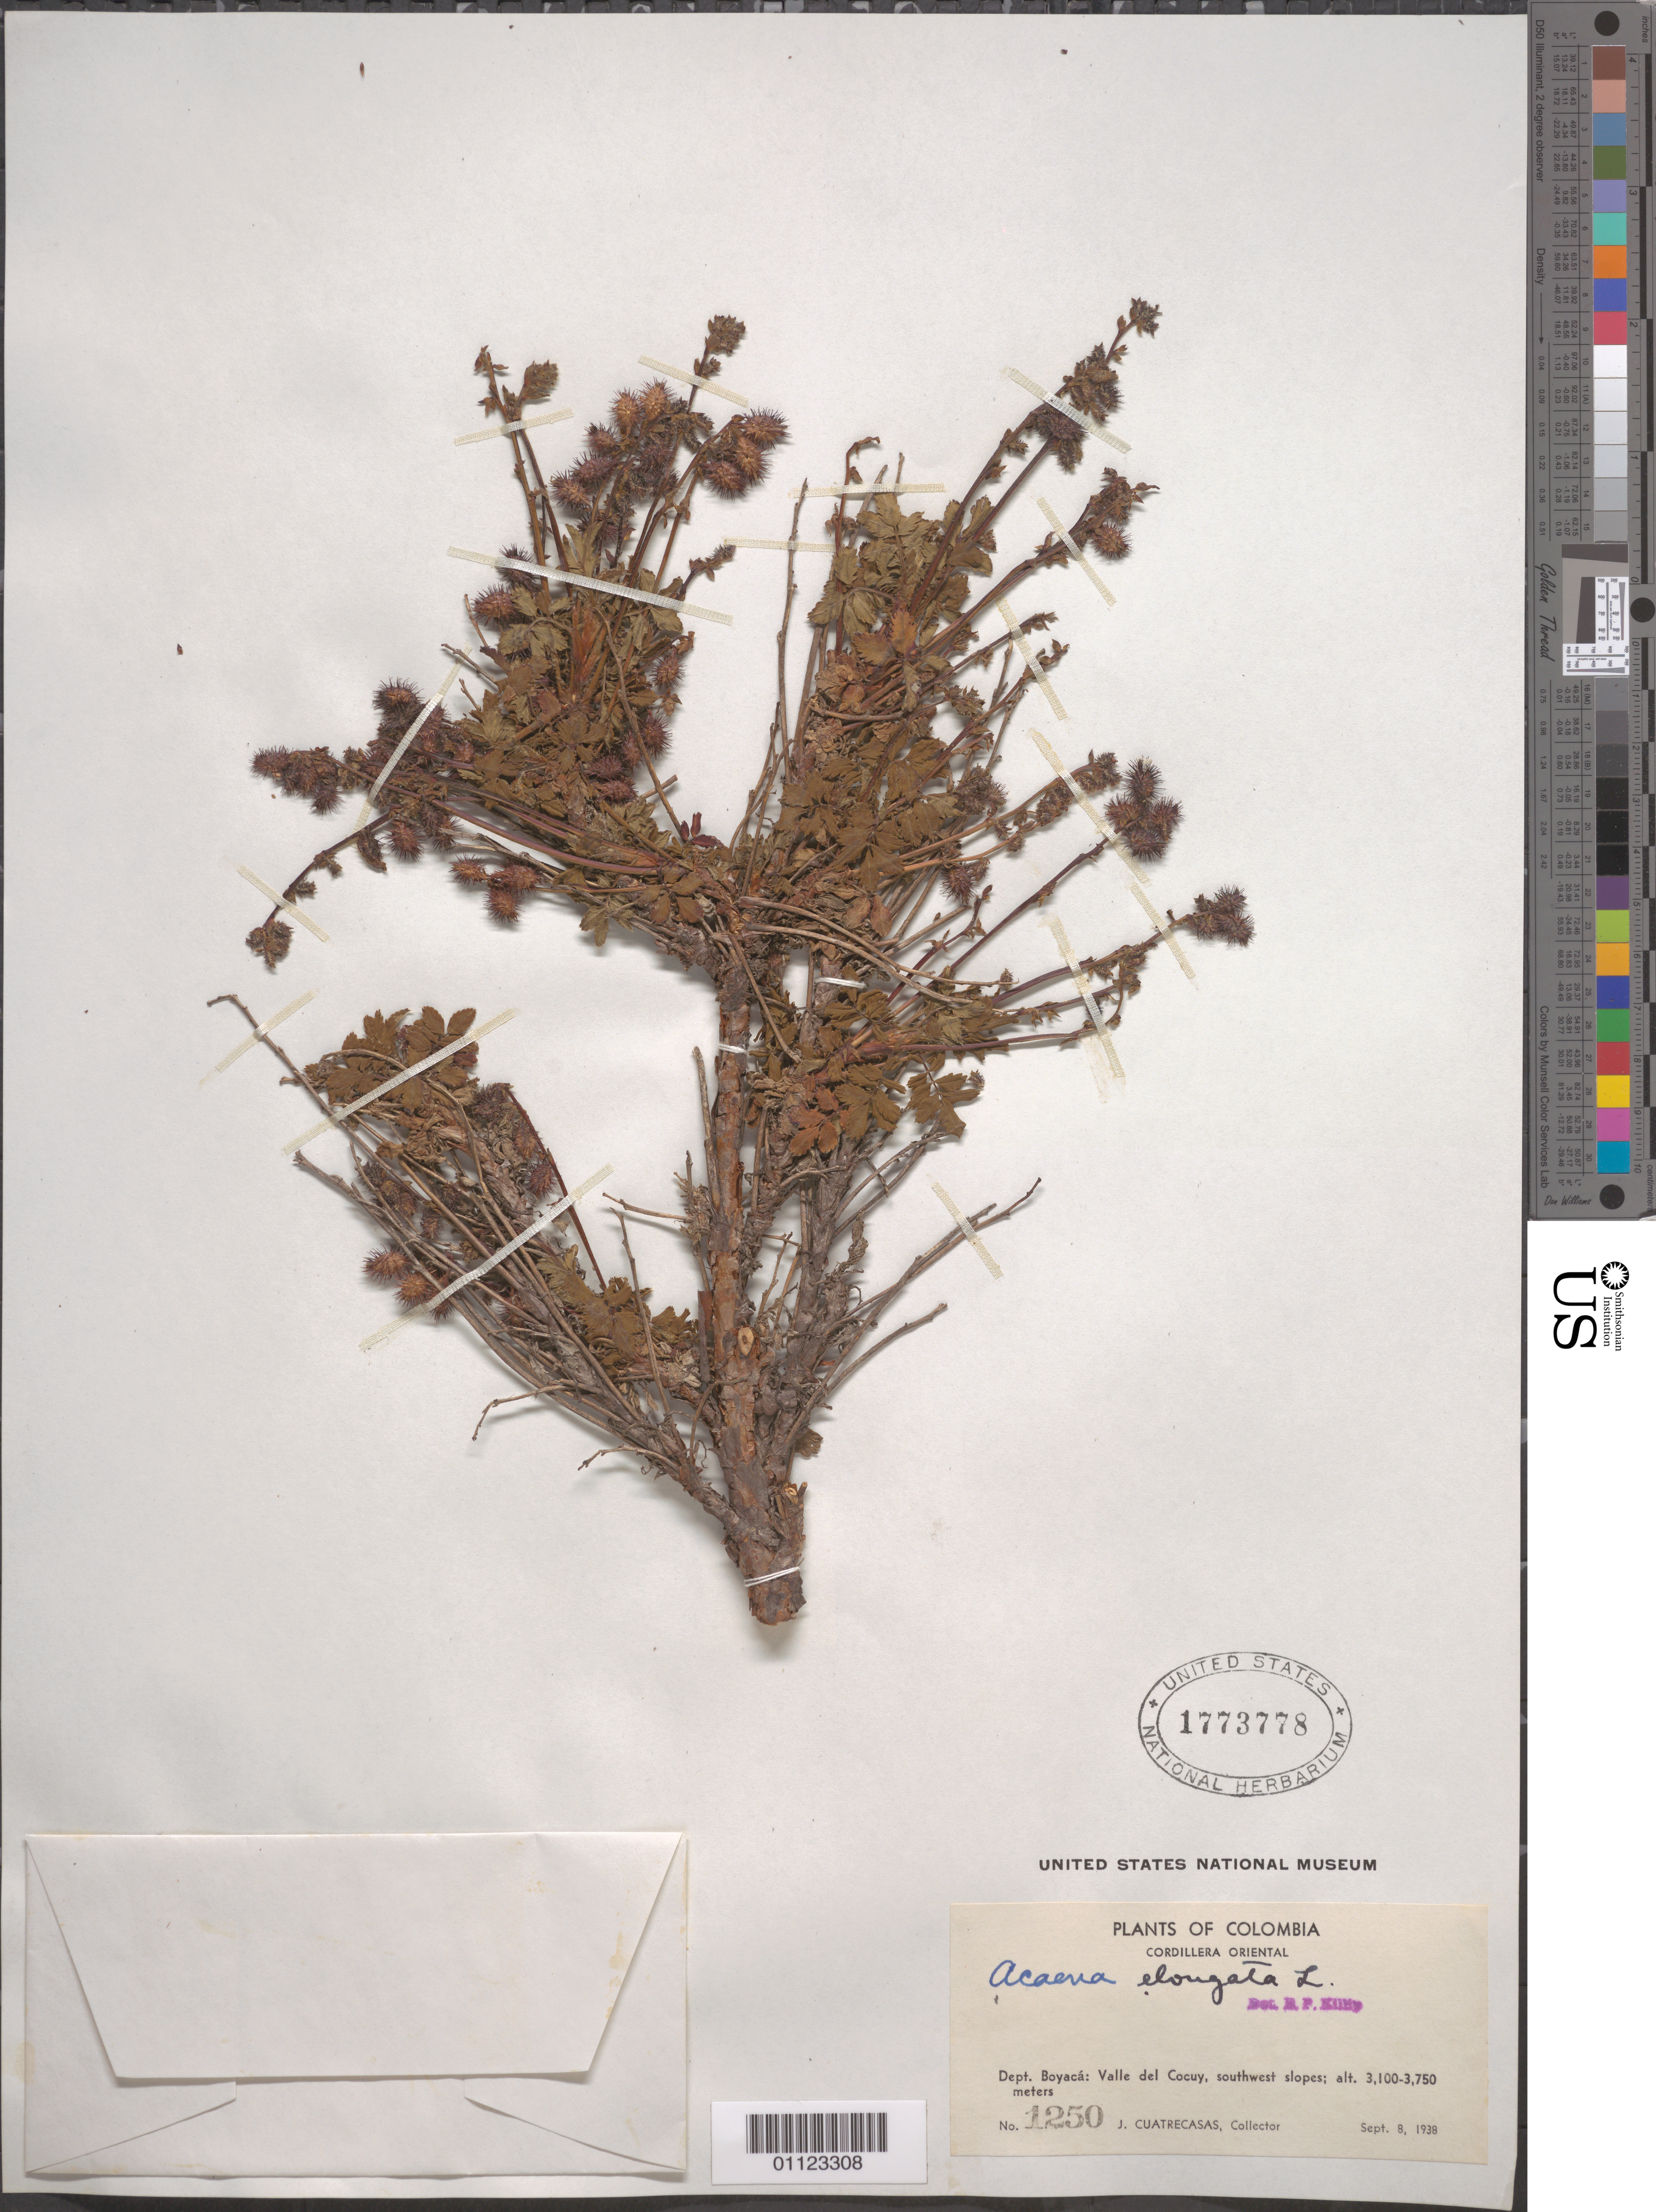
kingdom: Plantae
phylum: Tracheophyta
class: Magnoliopsida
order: Rosales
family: Rosaceae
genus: Acaena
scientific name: Acaena elongata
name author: L.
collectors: J. Cuatrecasas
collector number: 1250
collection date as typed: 08 Sep 1938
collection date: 1938-09-08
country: Colombia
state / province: Boyacá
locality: Valle del Cocuy, SW slopes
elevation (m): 3100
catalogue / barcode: US 1773778